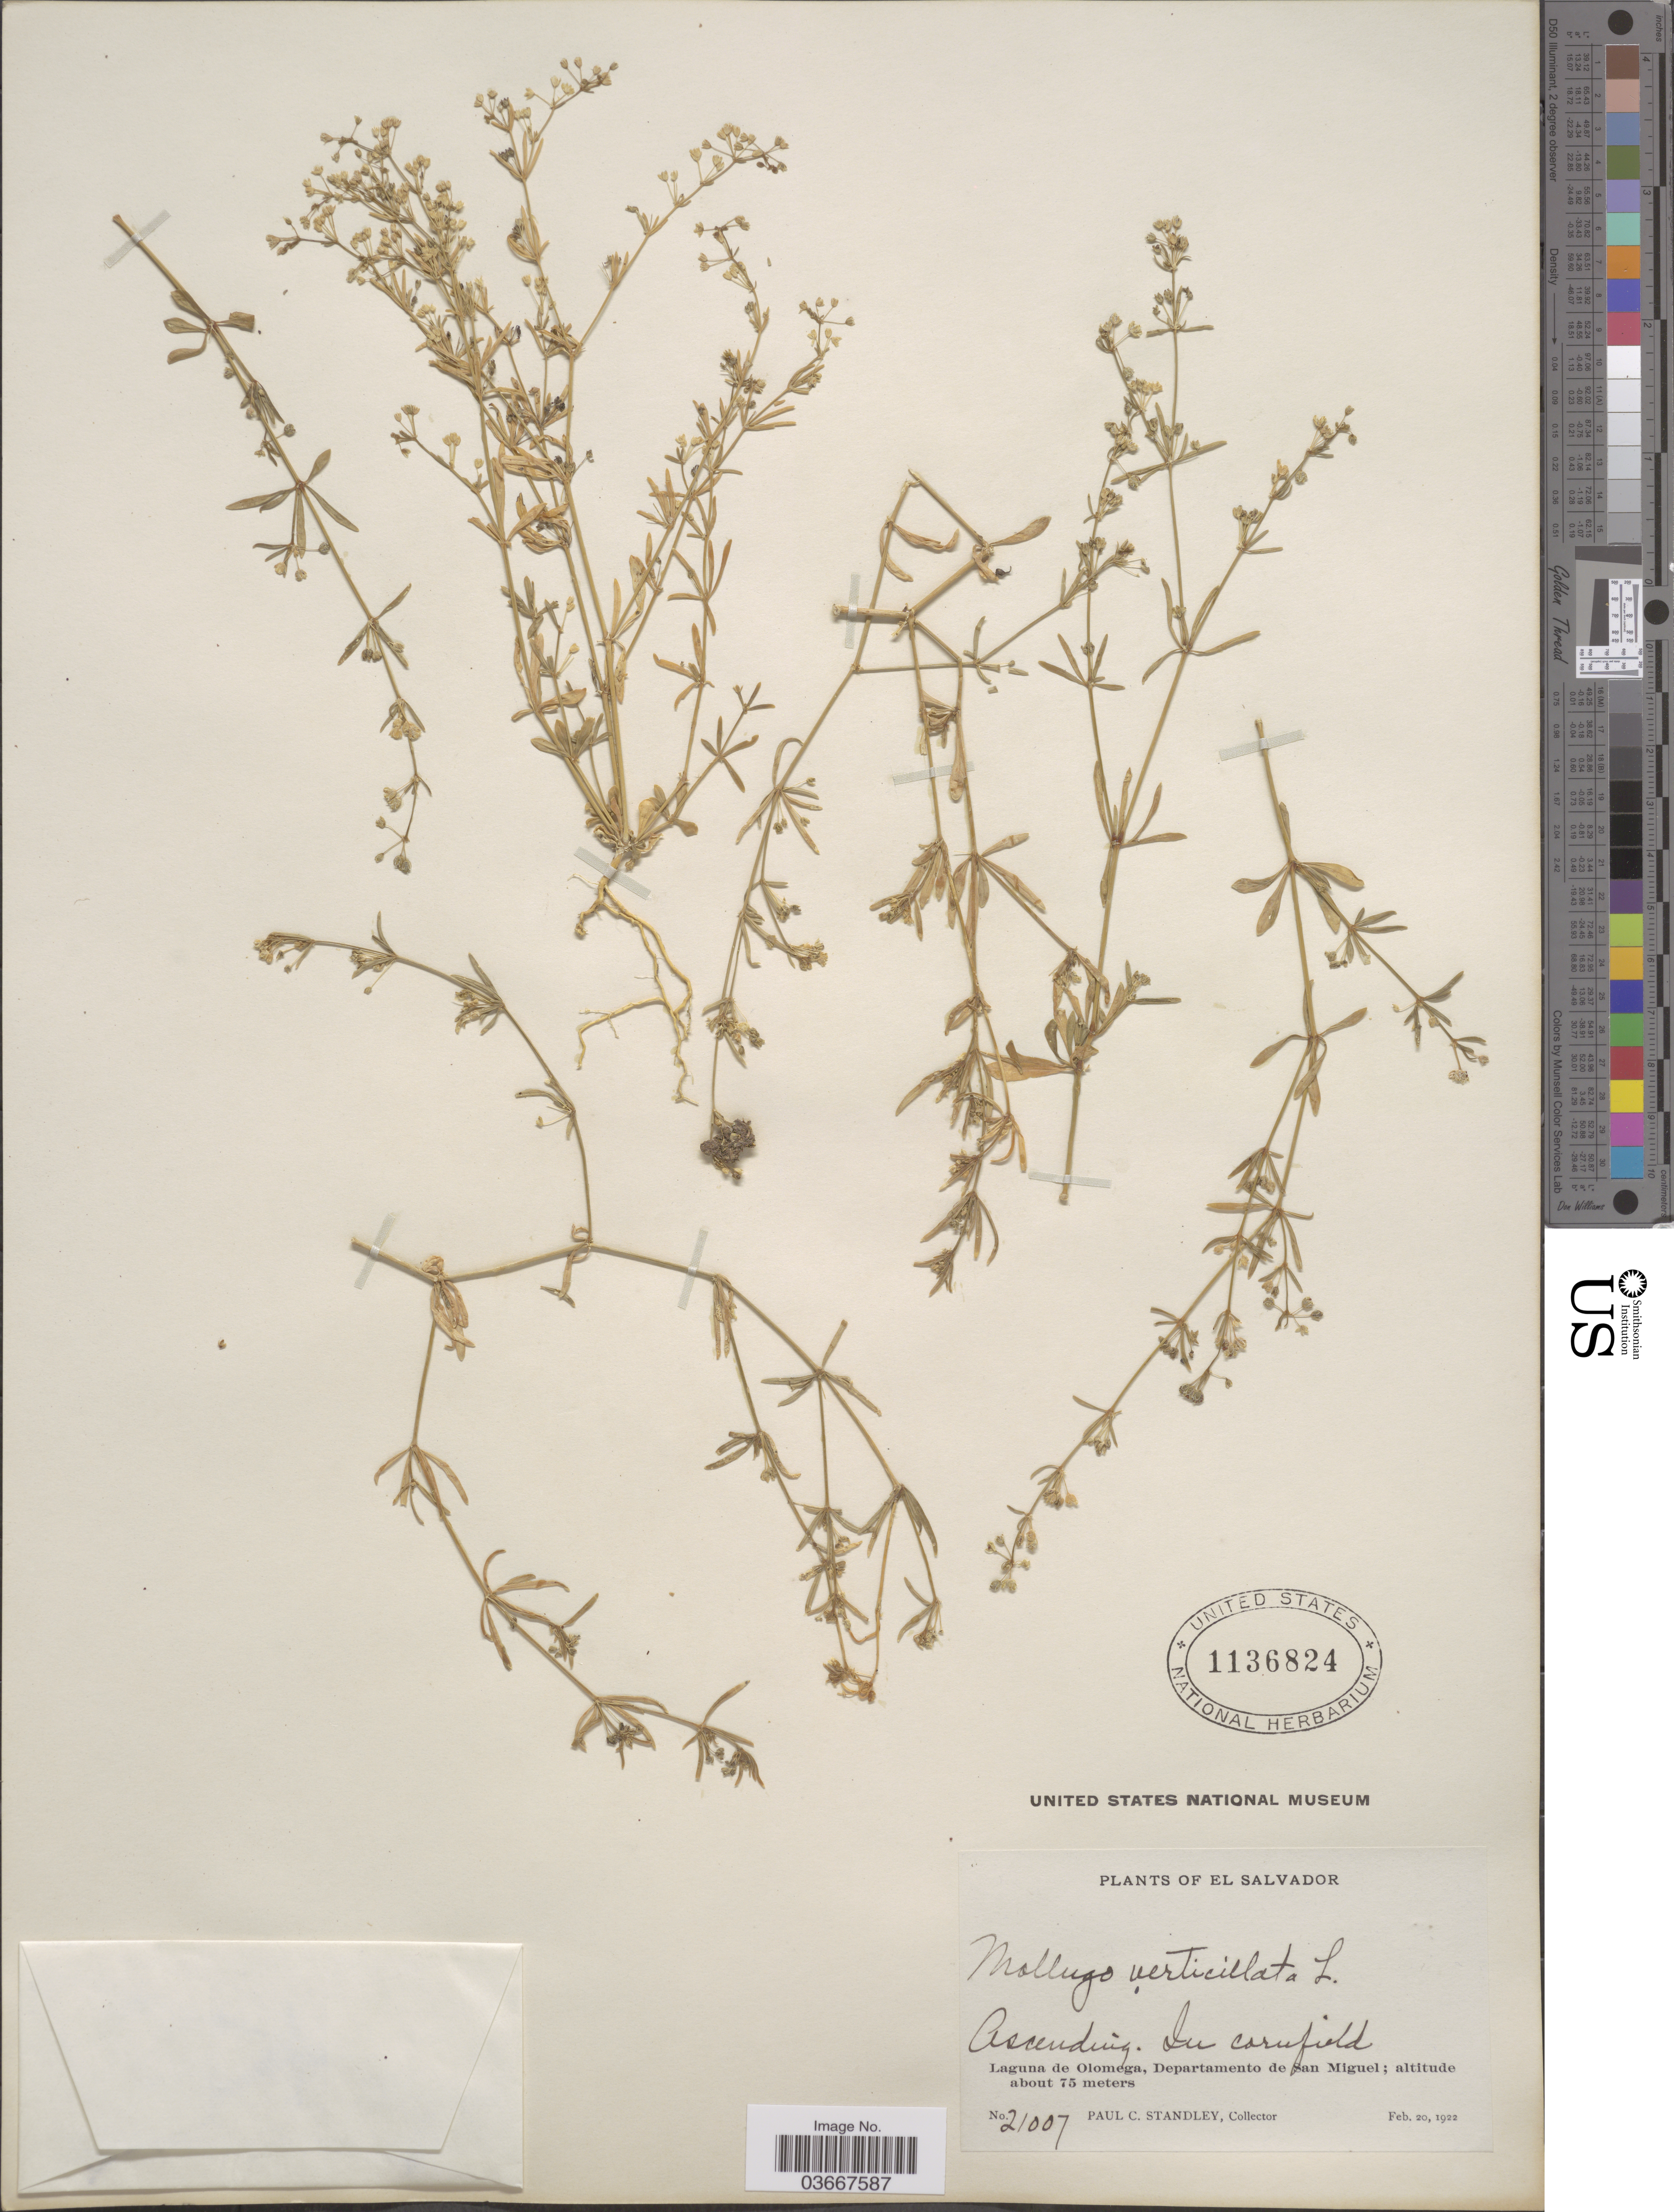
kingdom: Plantae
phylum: Tracheophyta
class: Magnoliopsida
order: Caryophyllales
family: Molluginaceae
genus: Mollugo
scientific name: Mollugo verticillata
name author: L.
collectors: P. C. Standley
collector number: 21007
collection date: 1922-02-20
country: El Salvador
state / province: San Miguel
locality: Laguna de Olomega, Departamento de San Miguel.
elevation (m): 75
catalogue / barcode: US 1136824